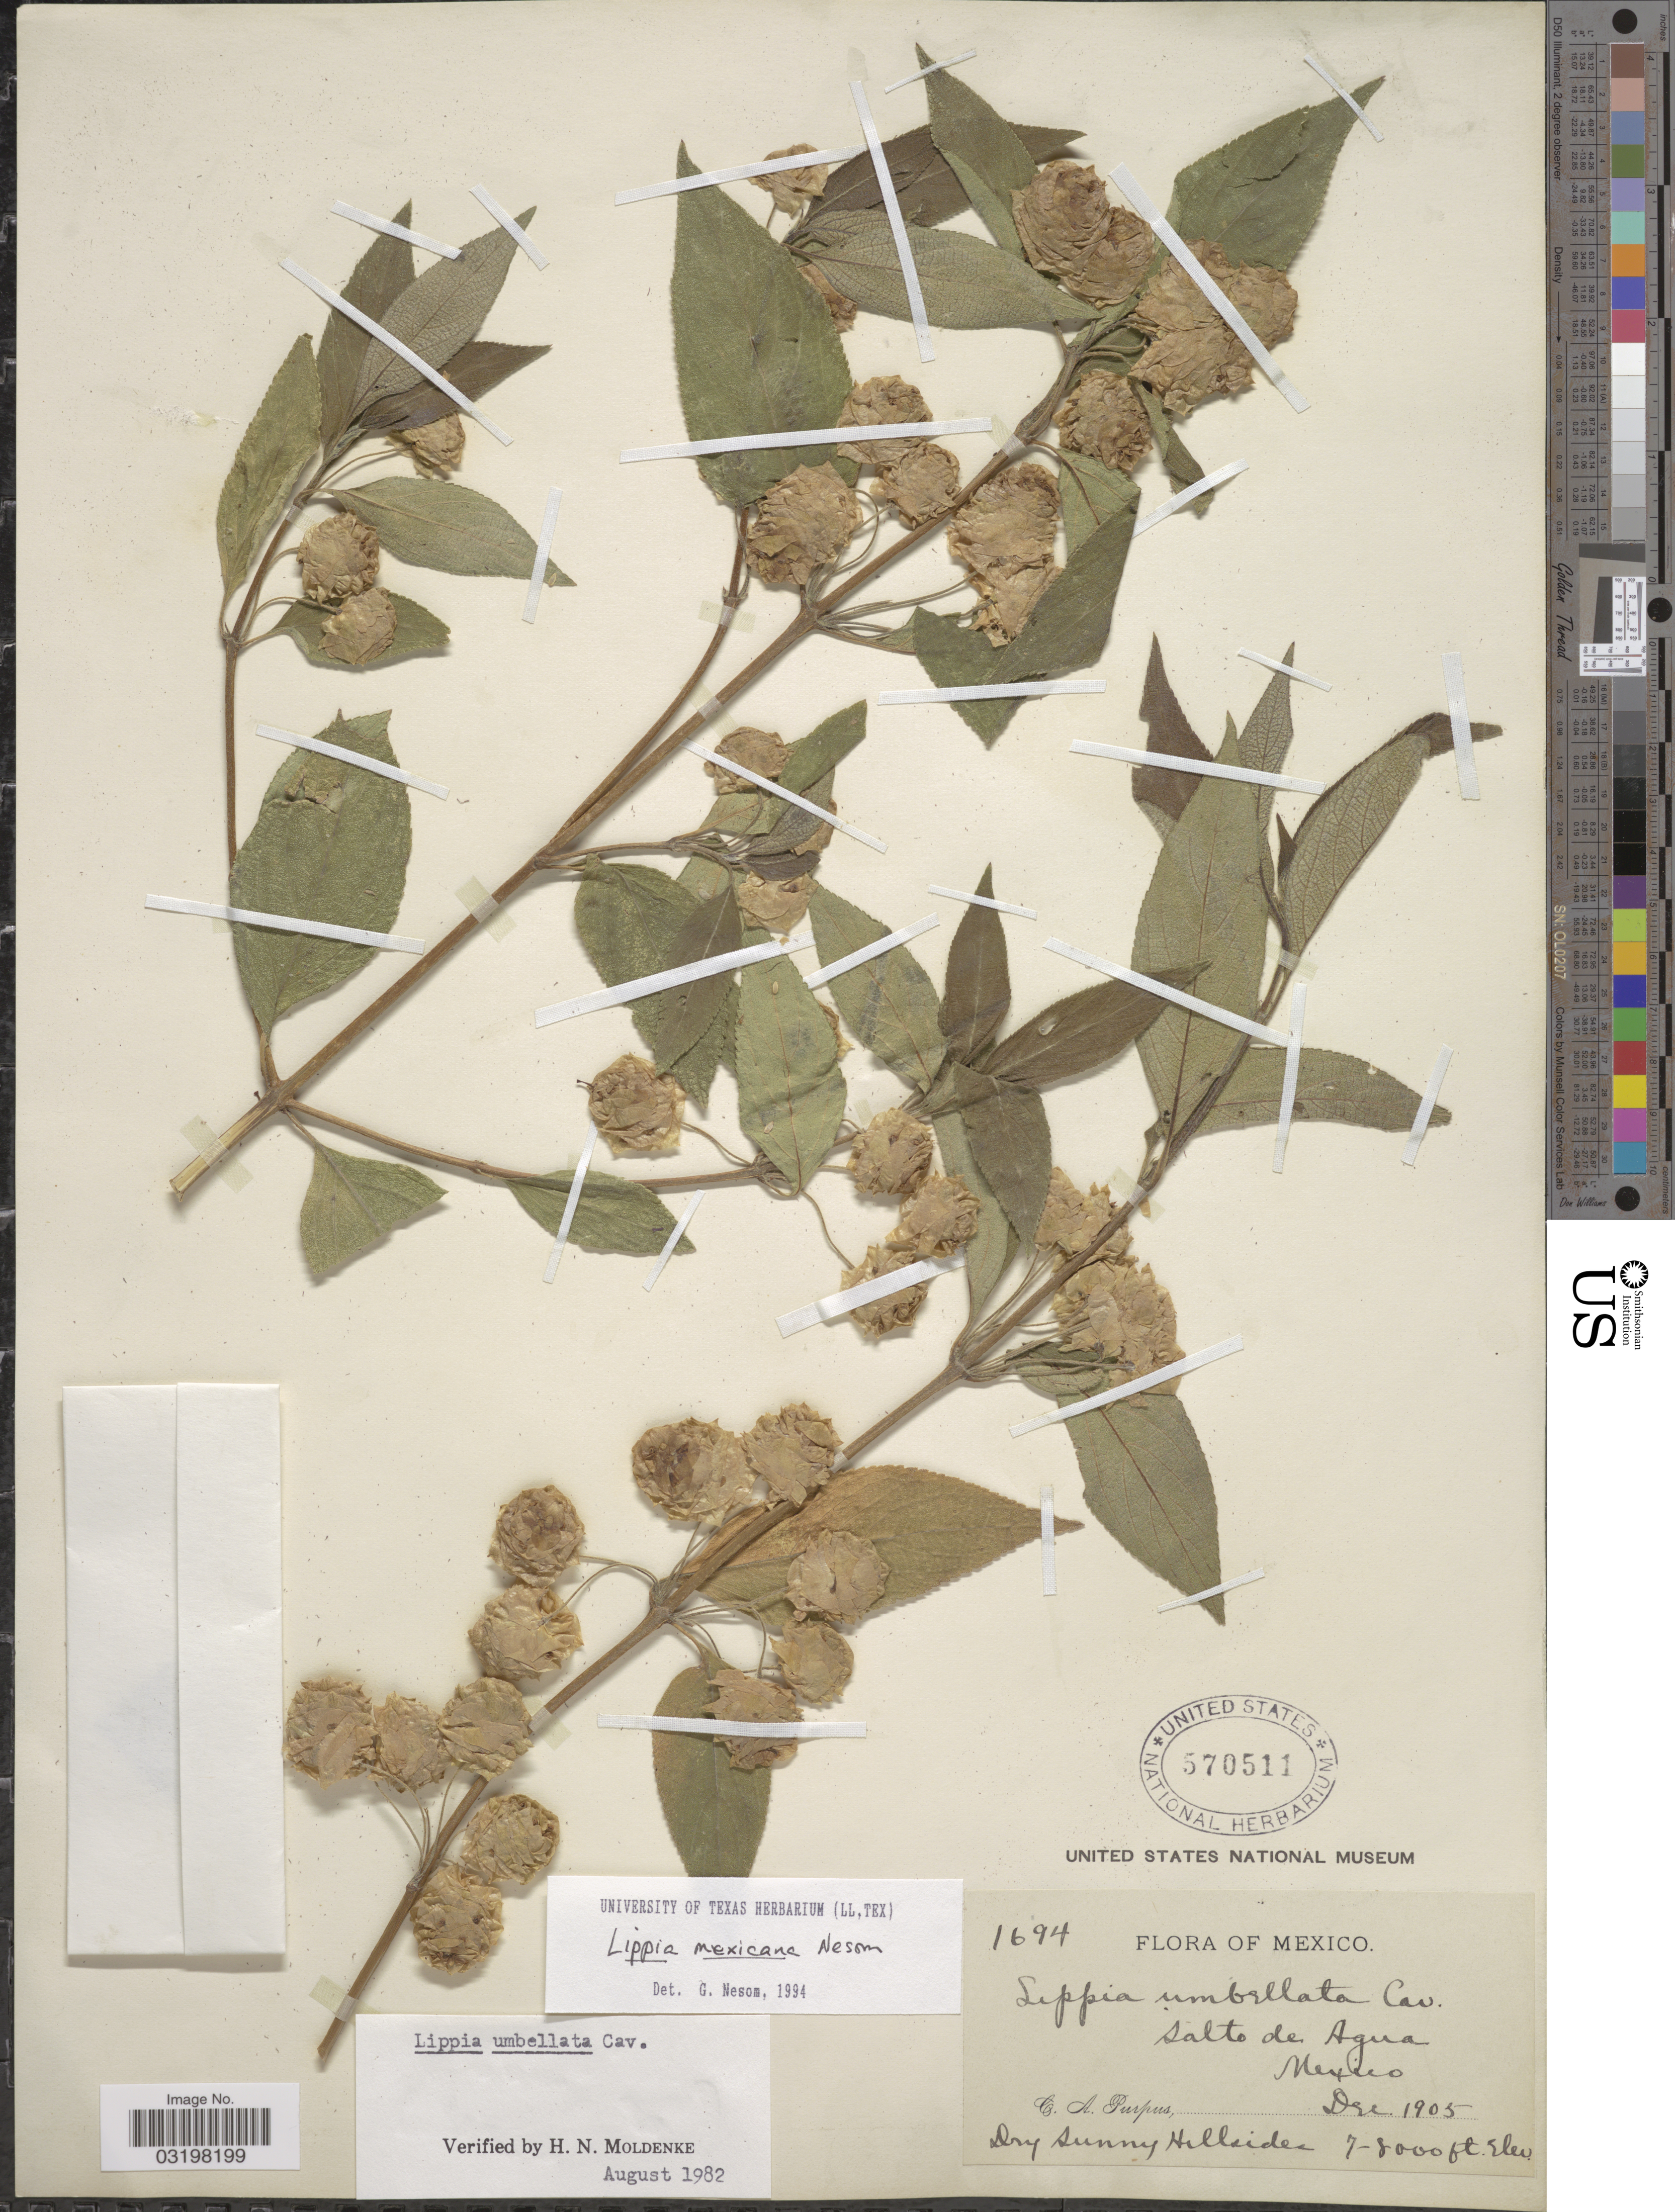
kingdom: Plantae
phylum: Tracheophyta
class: Magnoliopsida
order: Lamiales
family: Verbenaceae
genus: Lippia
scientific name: Lippia mexicana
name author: G.L. Nesom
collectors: C. A. Purpus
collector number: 1694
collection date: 1905-12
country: Mexico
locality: Salto de Agua.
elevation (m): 2134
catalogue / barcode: US 570511